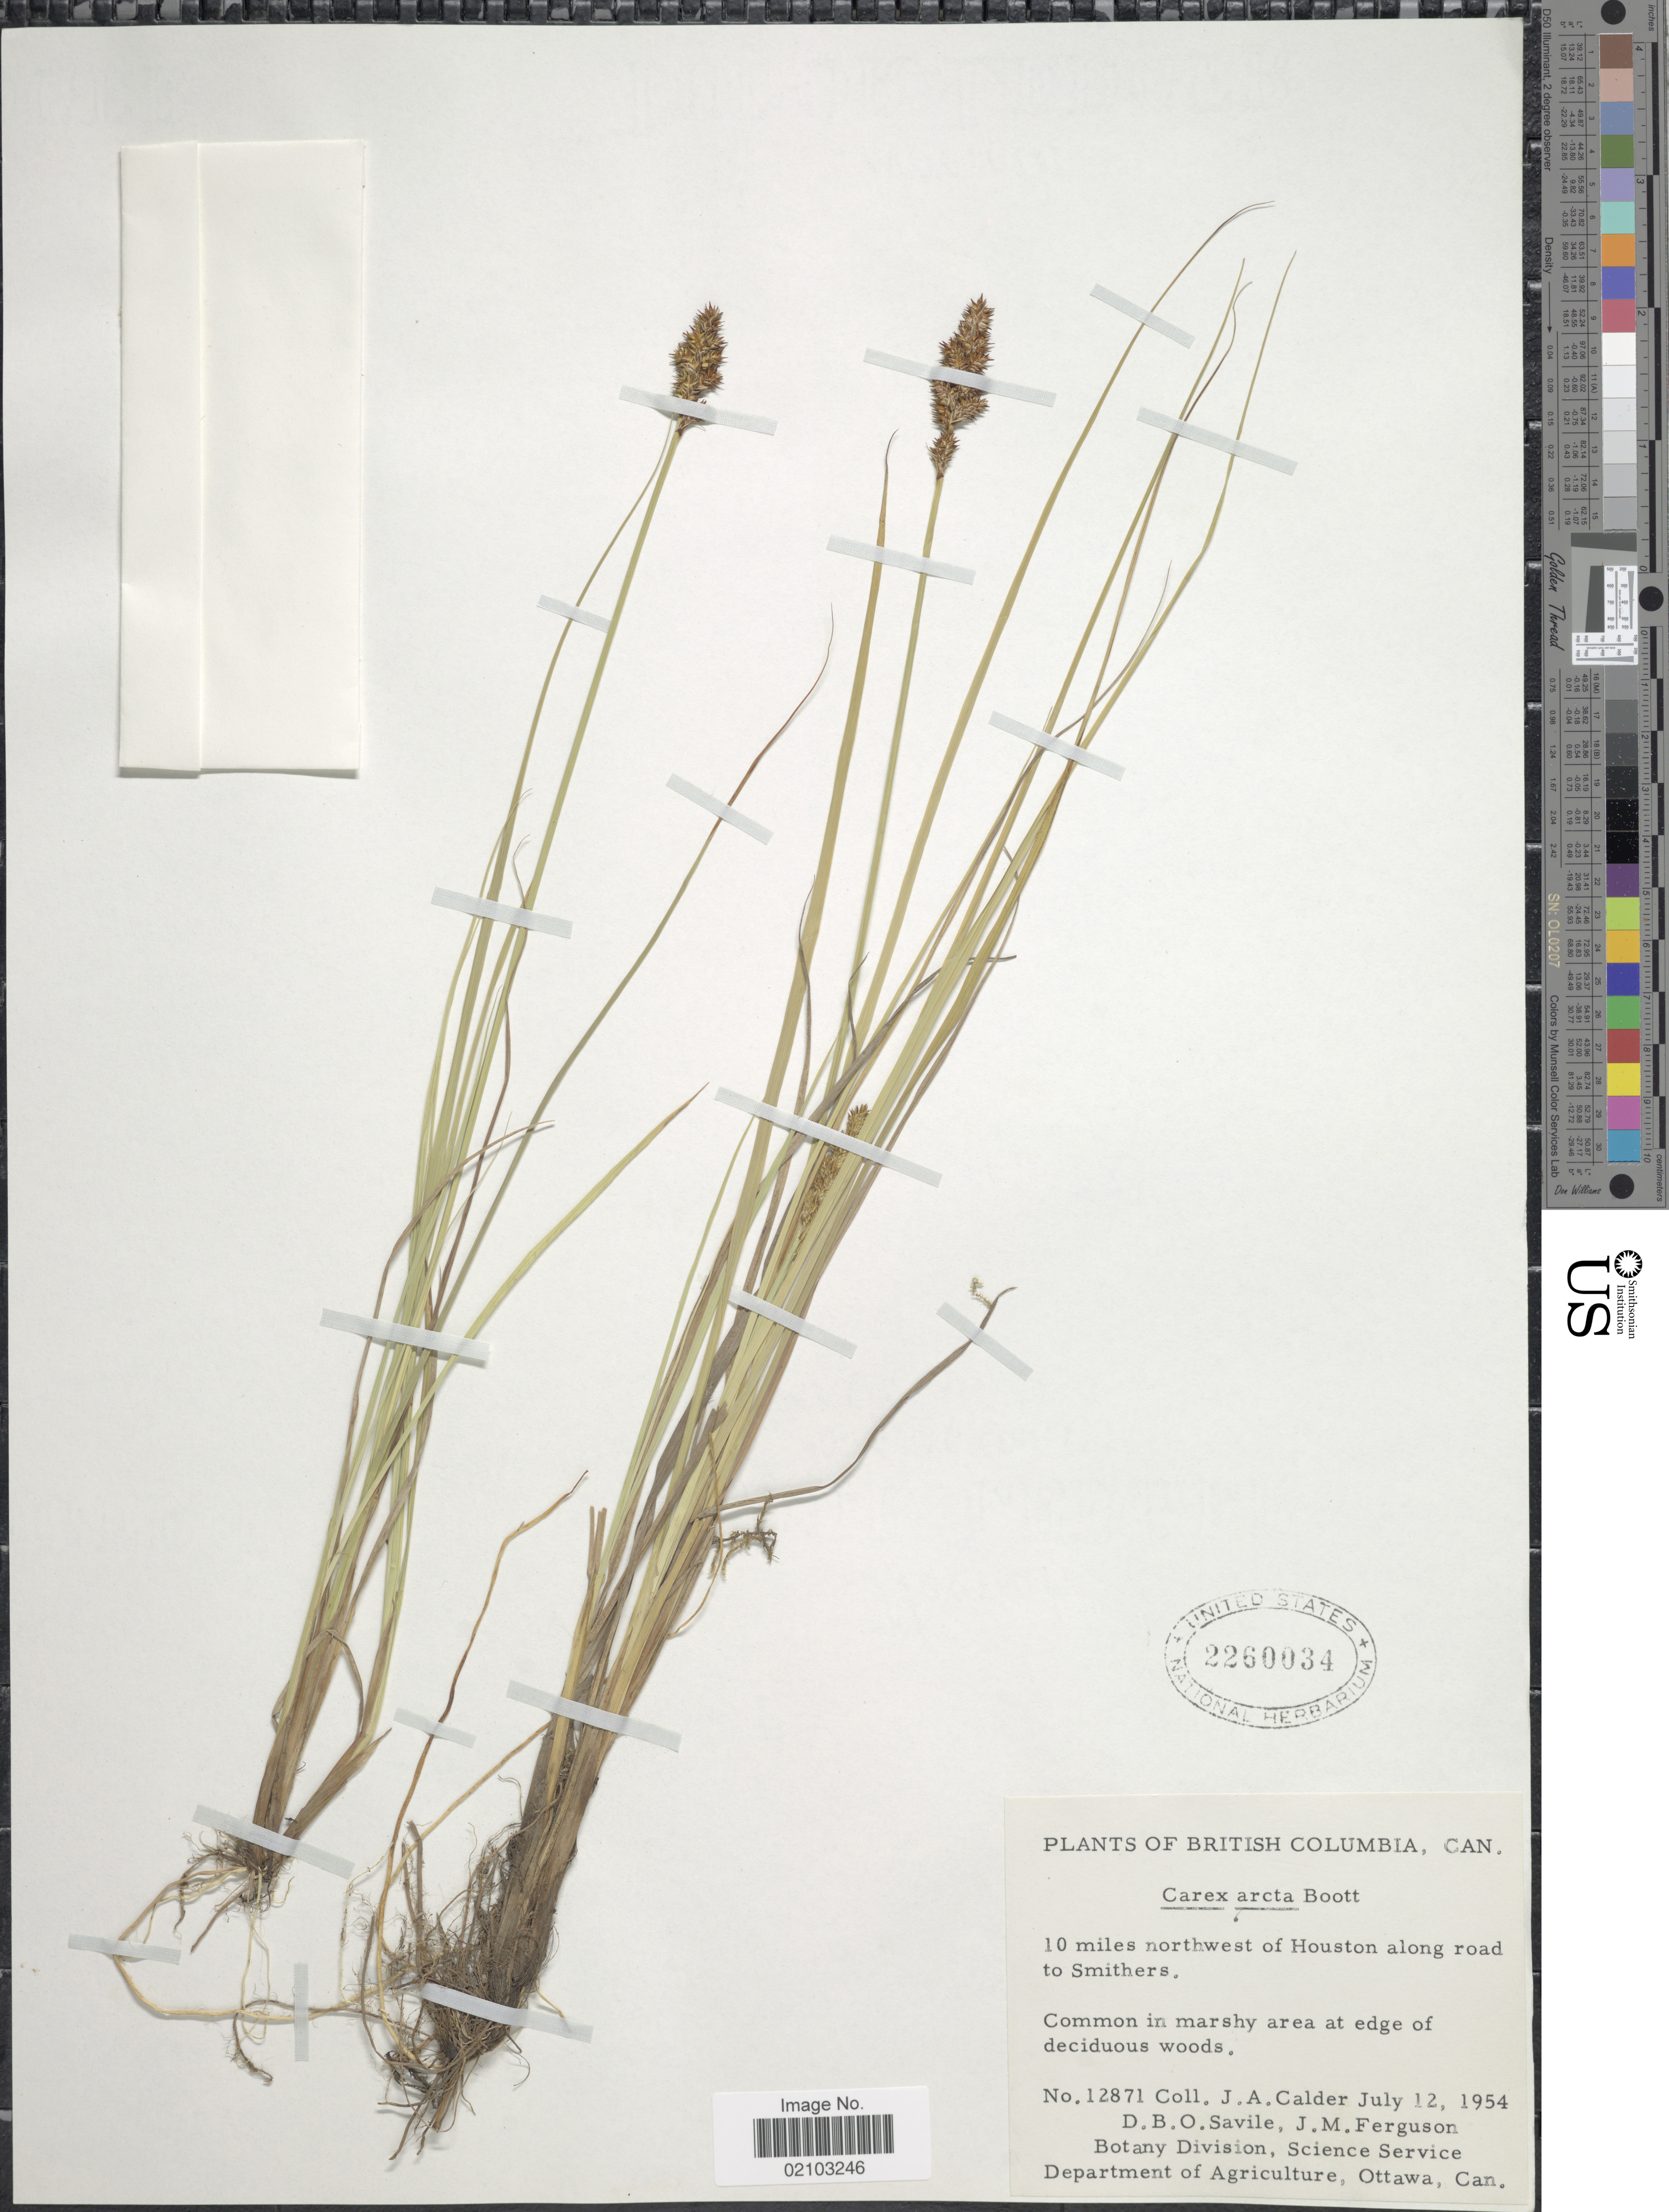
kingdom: Plantae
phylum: Tracheophyta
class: Liliopsida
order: Poales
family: Cyperaceae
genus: Carex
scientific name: Carex arcta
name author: Boott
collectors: J. A. Calder, D. Savile & J. M. Ferguson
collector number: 12871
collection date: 1954-07-12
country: Canada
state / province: British Columbia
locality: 10 miles northwest of Houston along road to Smithers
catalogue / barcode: US 2260034